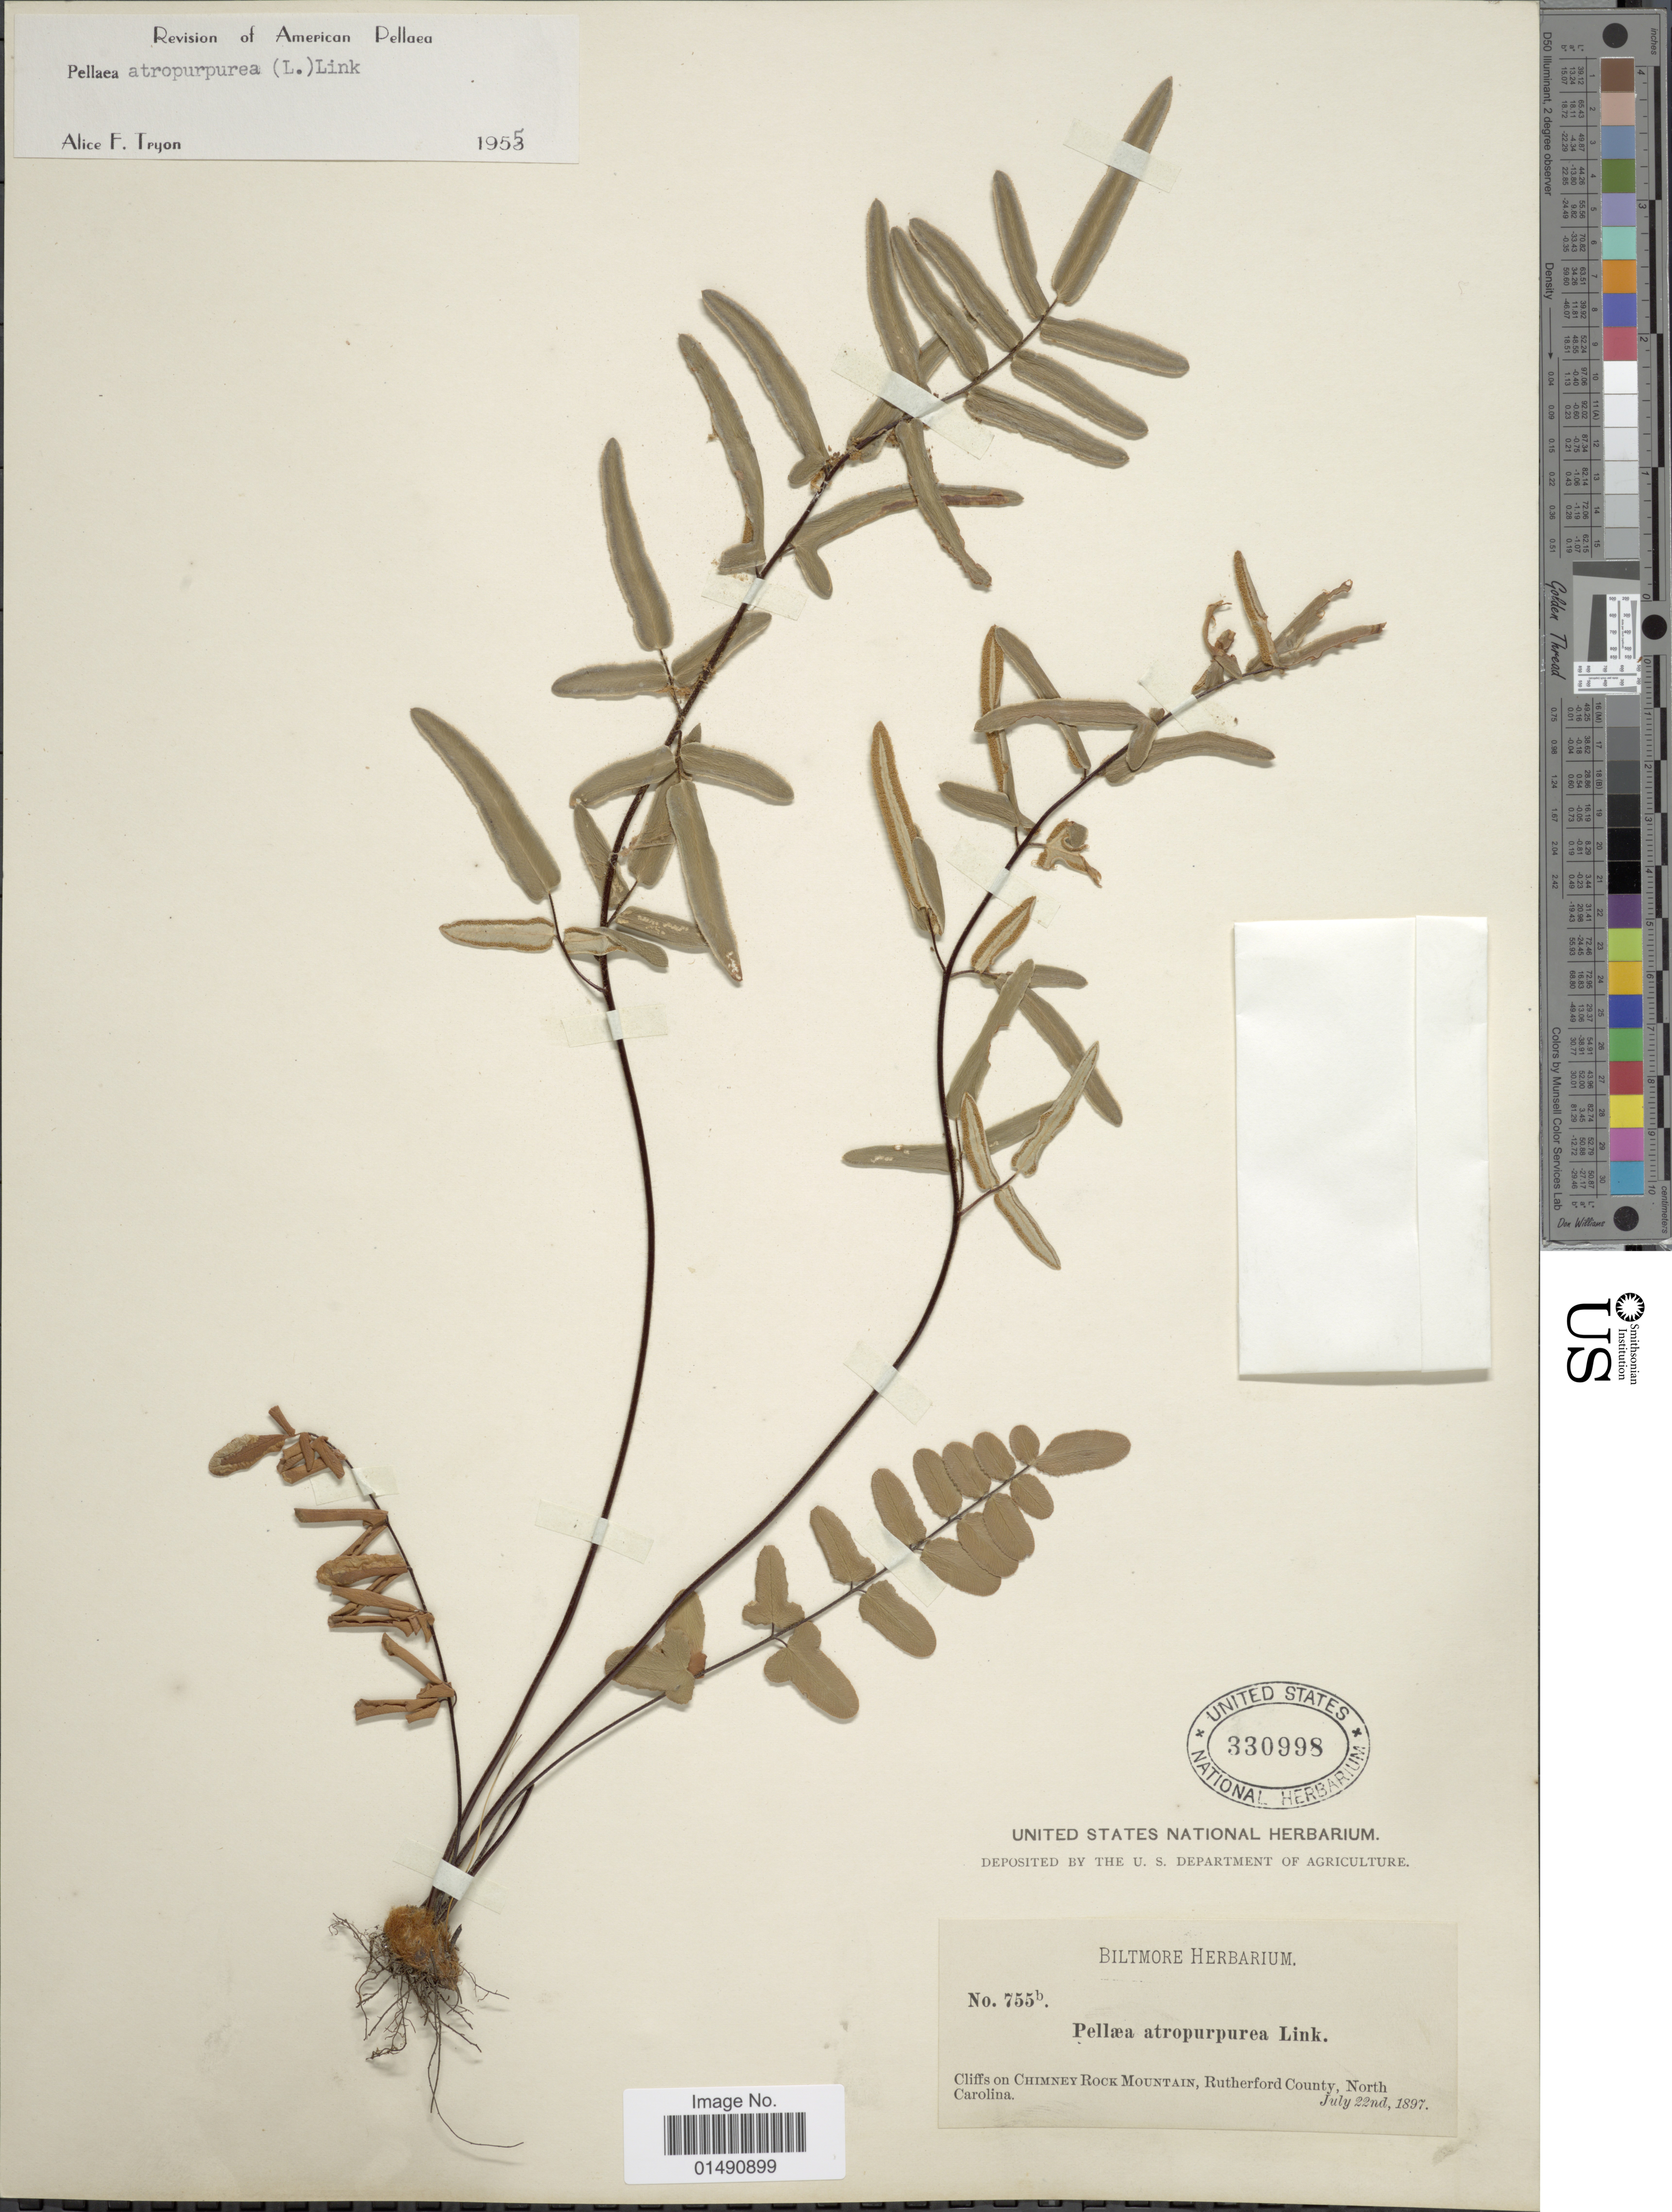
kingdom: Plantae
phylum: Tracheophyta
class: Polypodiopsida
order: Polypodiales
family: Pteridaceae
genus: Pellaea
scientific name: Pellaea atropurpurea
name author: (L.) Link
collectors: ex herb. Biltmore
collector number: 755b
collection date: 1897-07-22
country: United States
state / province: North Carolina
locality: Cliffs on Chimney Rock Mountain, Rutherford County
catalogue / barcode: US 330998